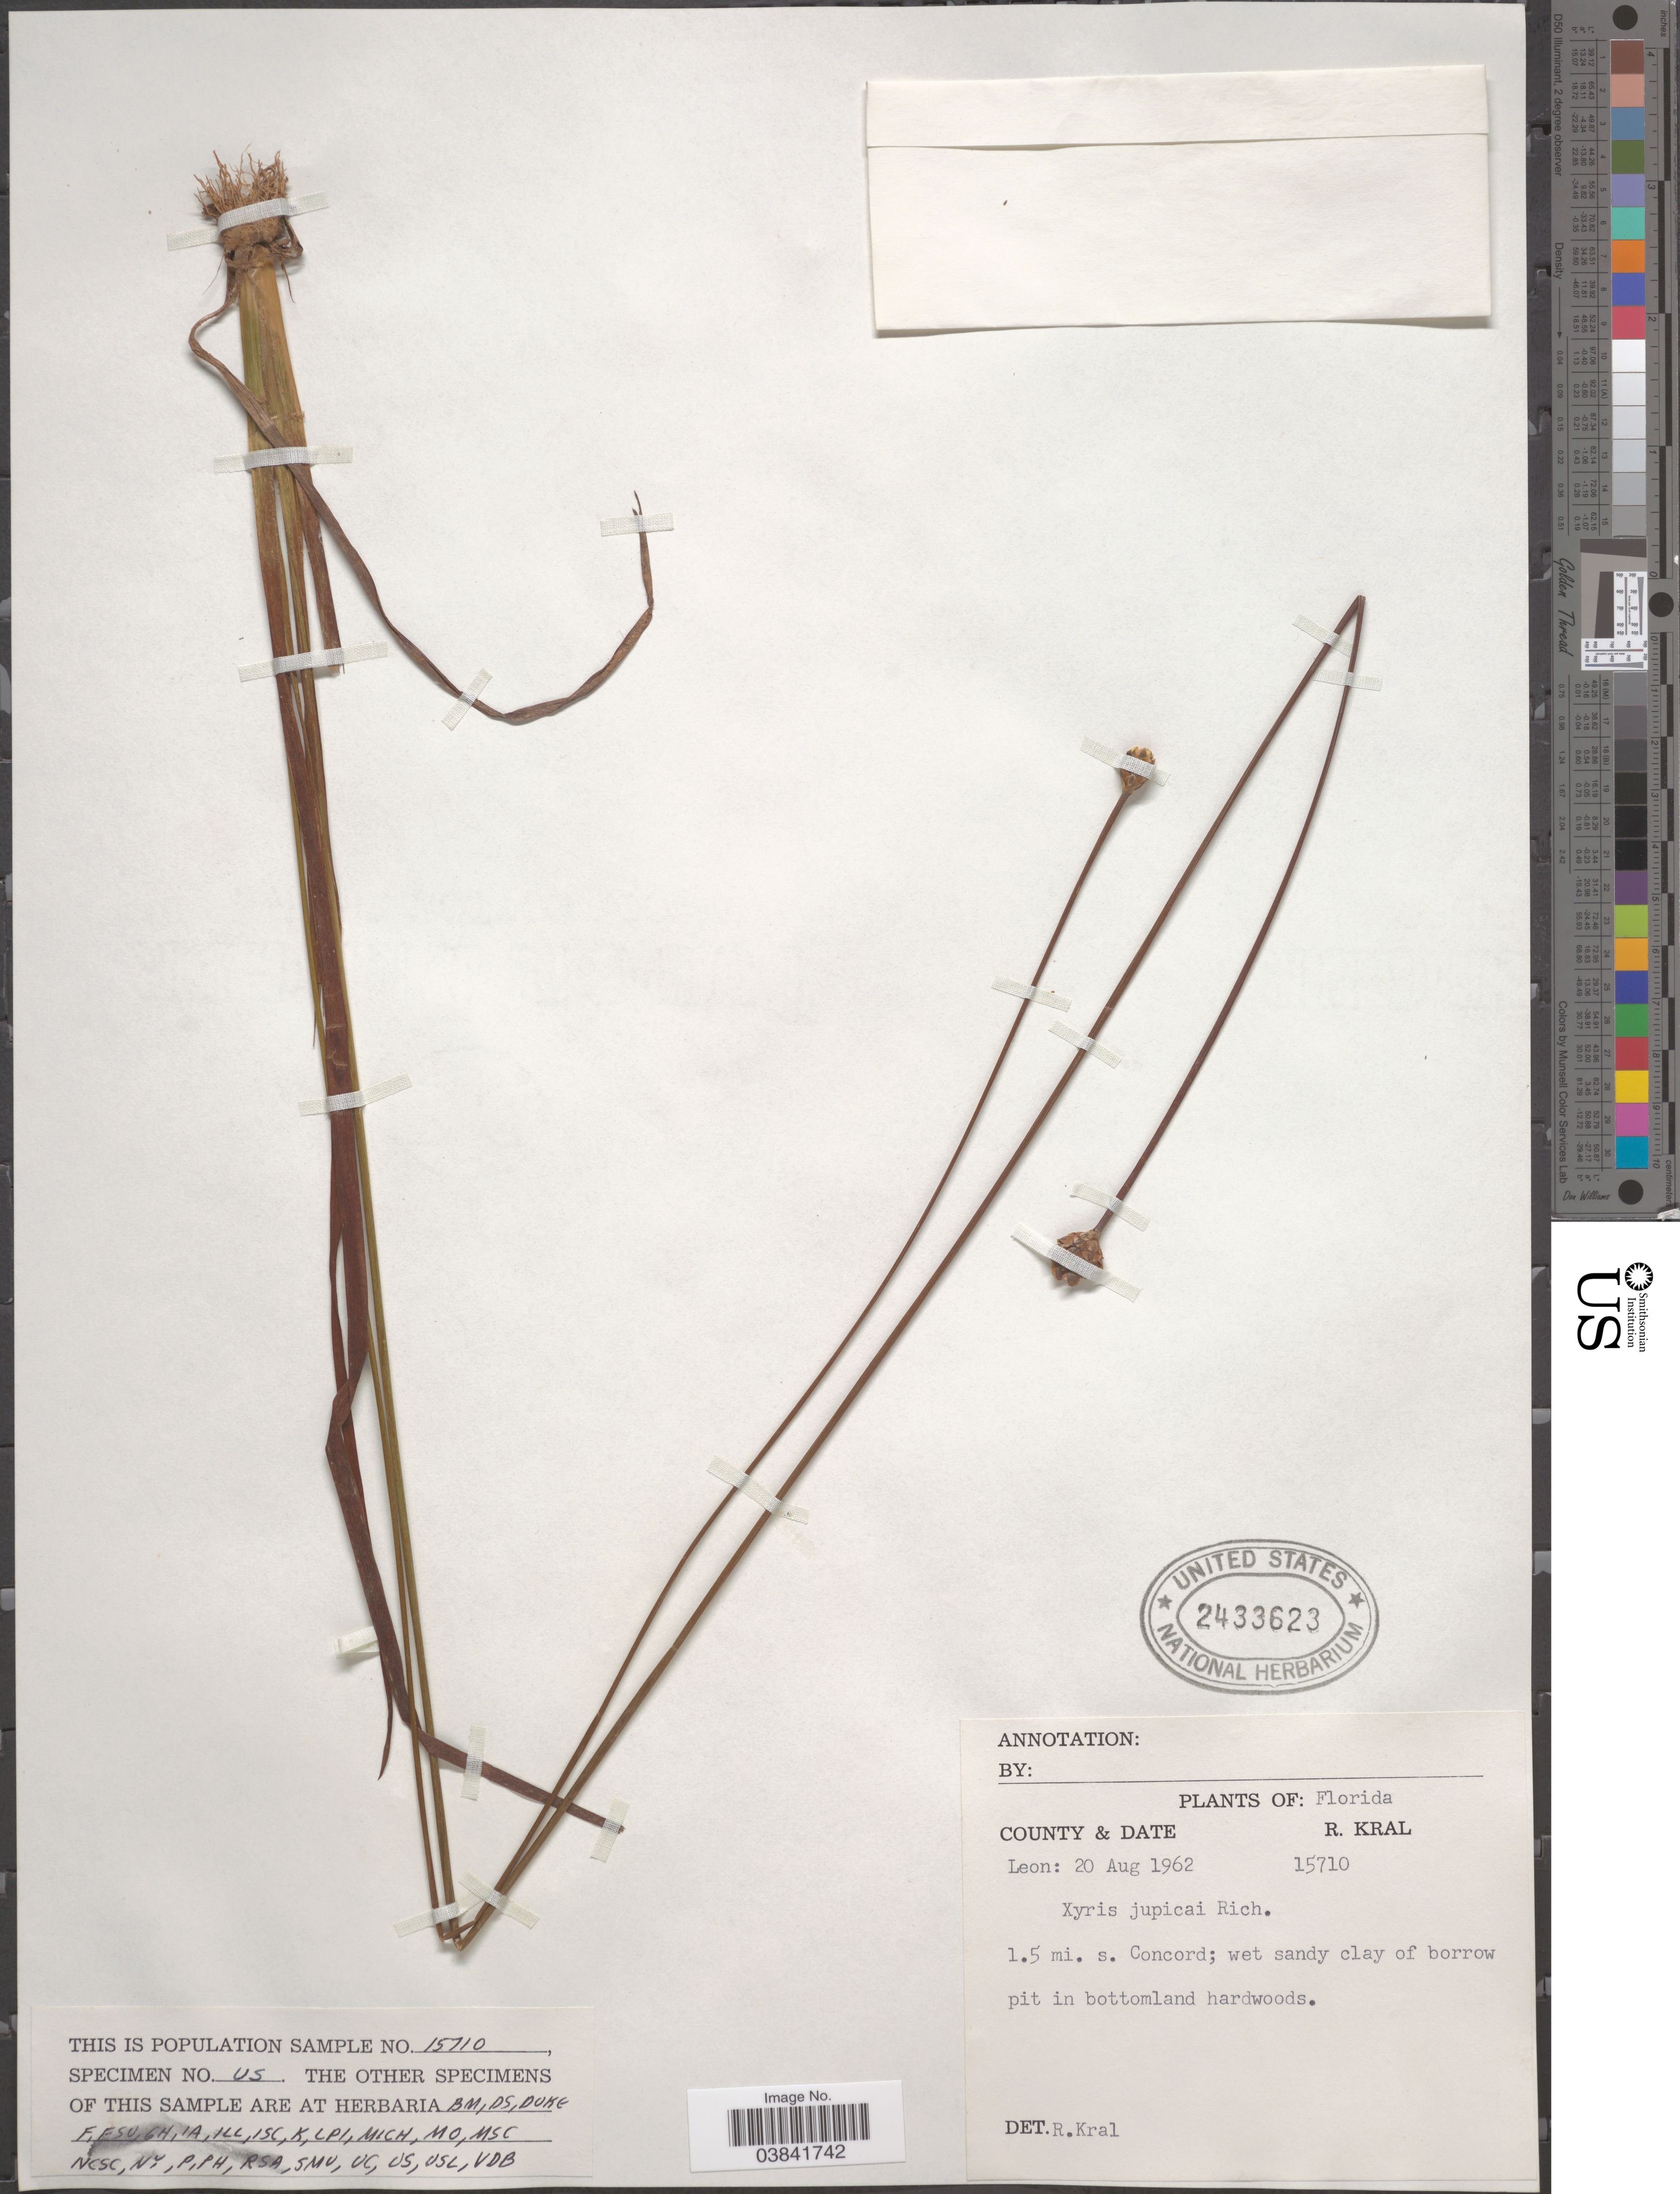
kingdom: Plantae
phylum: Tracheophyta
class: Liliopsida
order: Poales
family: Xyridaceae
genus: Xyris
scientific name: Xyris jupicai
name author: Rich.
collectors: R. Kral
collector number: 15710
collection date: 1962-08-20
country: United States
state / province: Florida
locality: County Leon: 1.5 mi. s. Concord; wet sandy clay of borrow pit in bottomland hardwoods.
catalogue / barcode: US 2433623